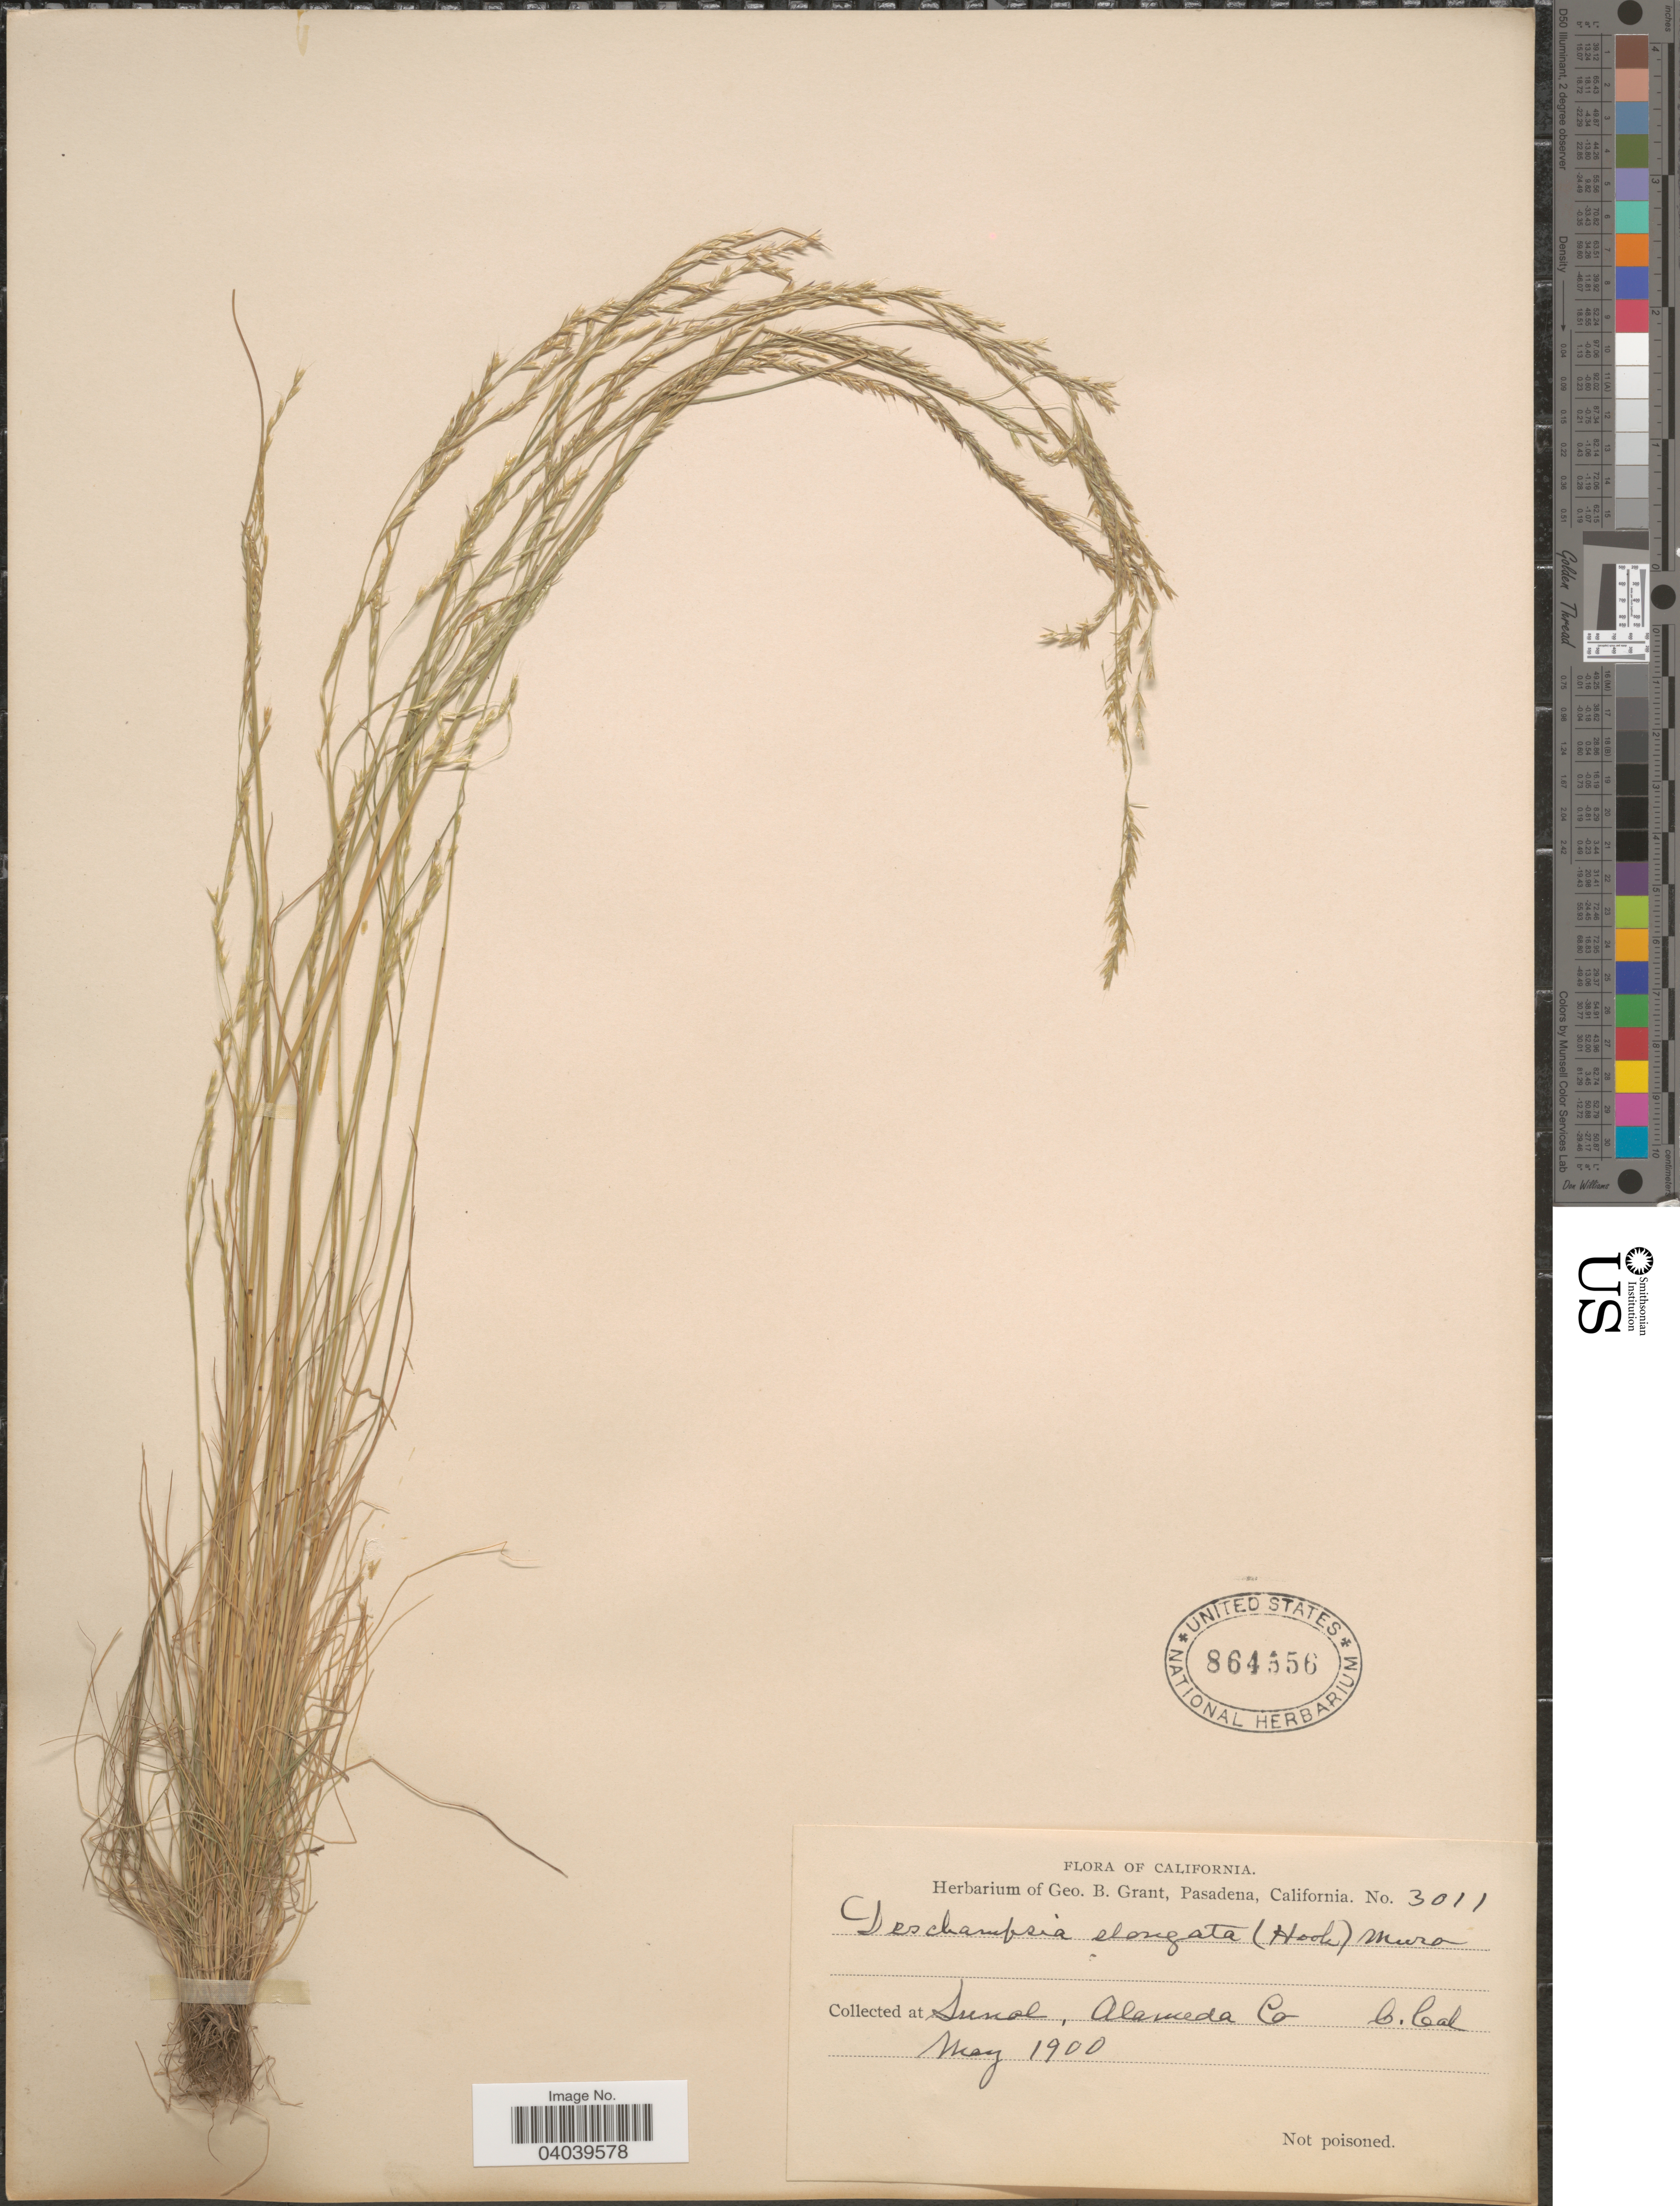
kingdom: Plantae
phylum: Tracheophyta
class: Liliopsida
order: Poales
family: Poaceae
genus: Deschampsia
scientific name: Deschampsia elongata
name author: (Hook.) Munro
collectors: ex herb. Geo. B. Grant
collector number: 3011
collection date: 1900-05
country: United States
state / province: California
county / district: Alameda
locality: Sunol, Alameda Co. C.Cal.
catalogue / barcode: US 864556